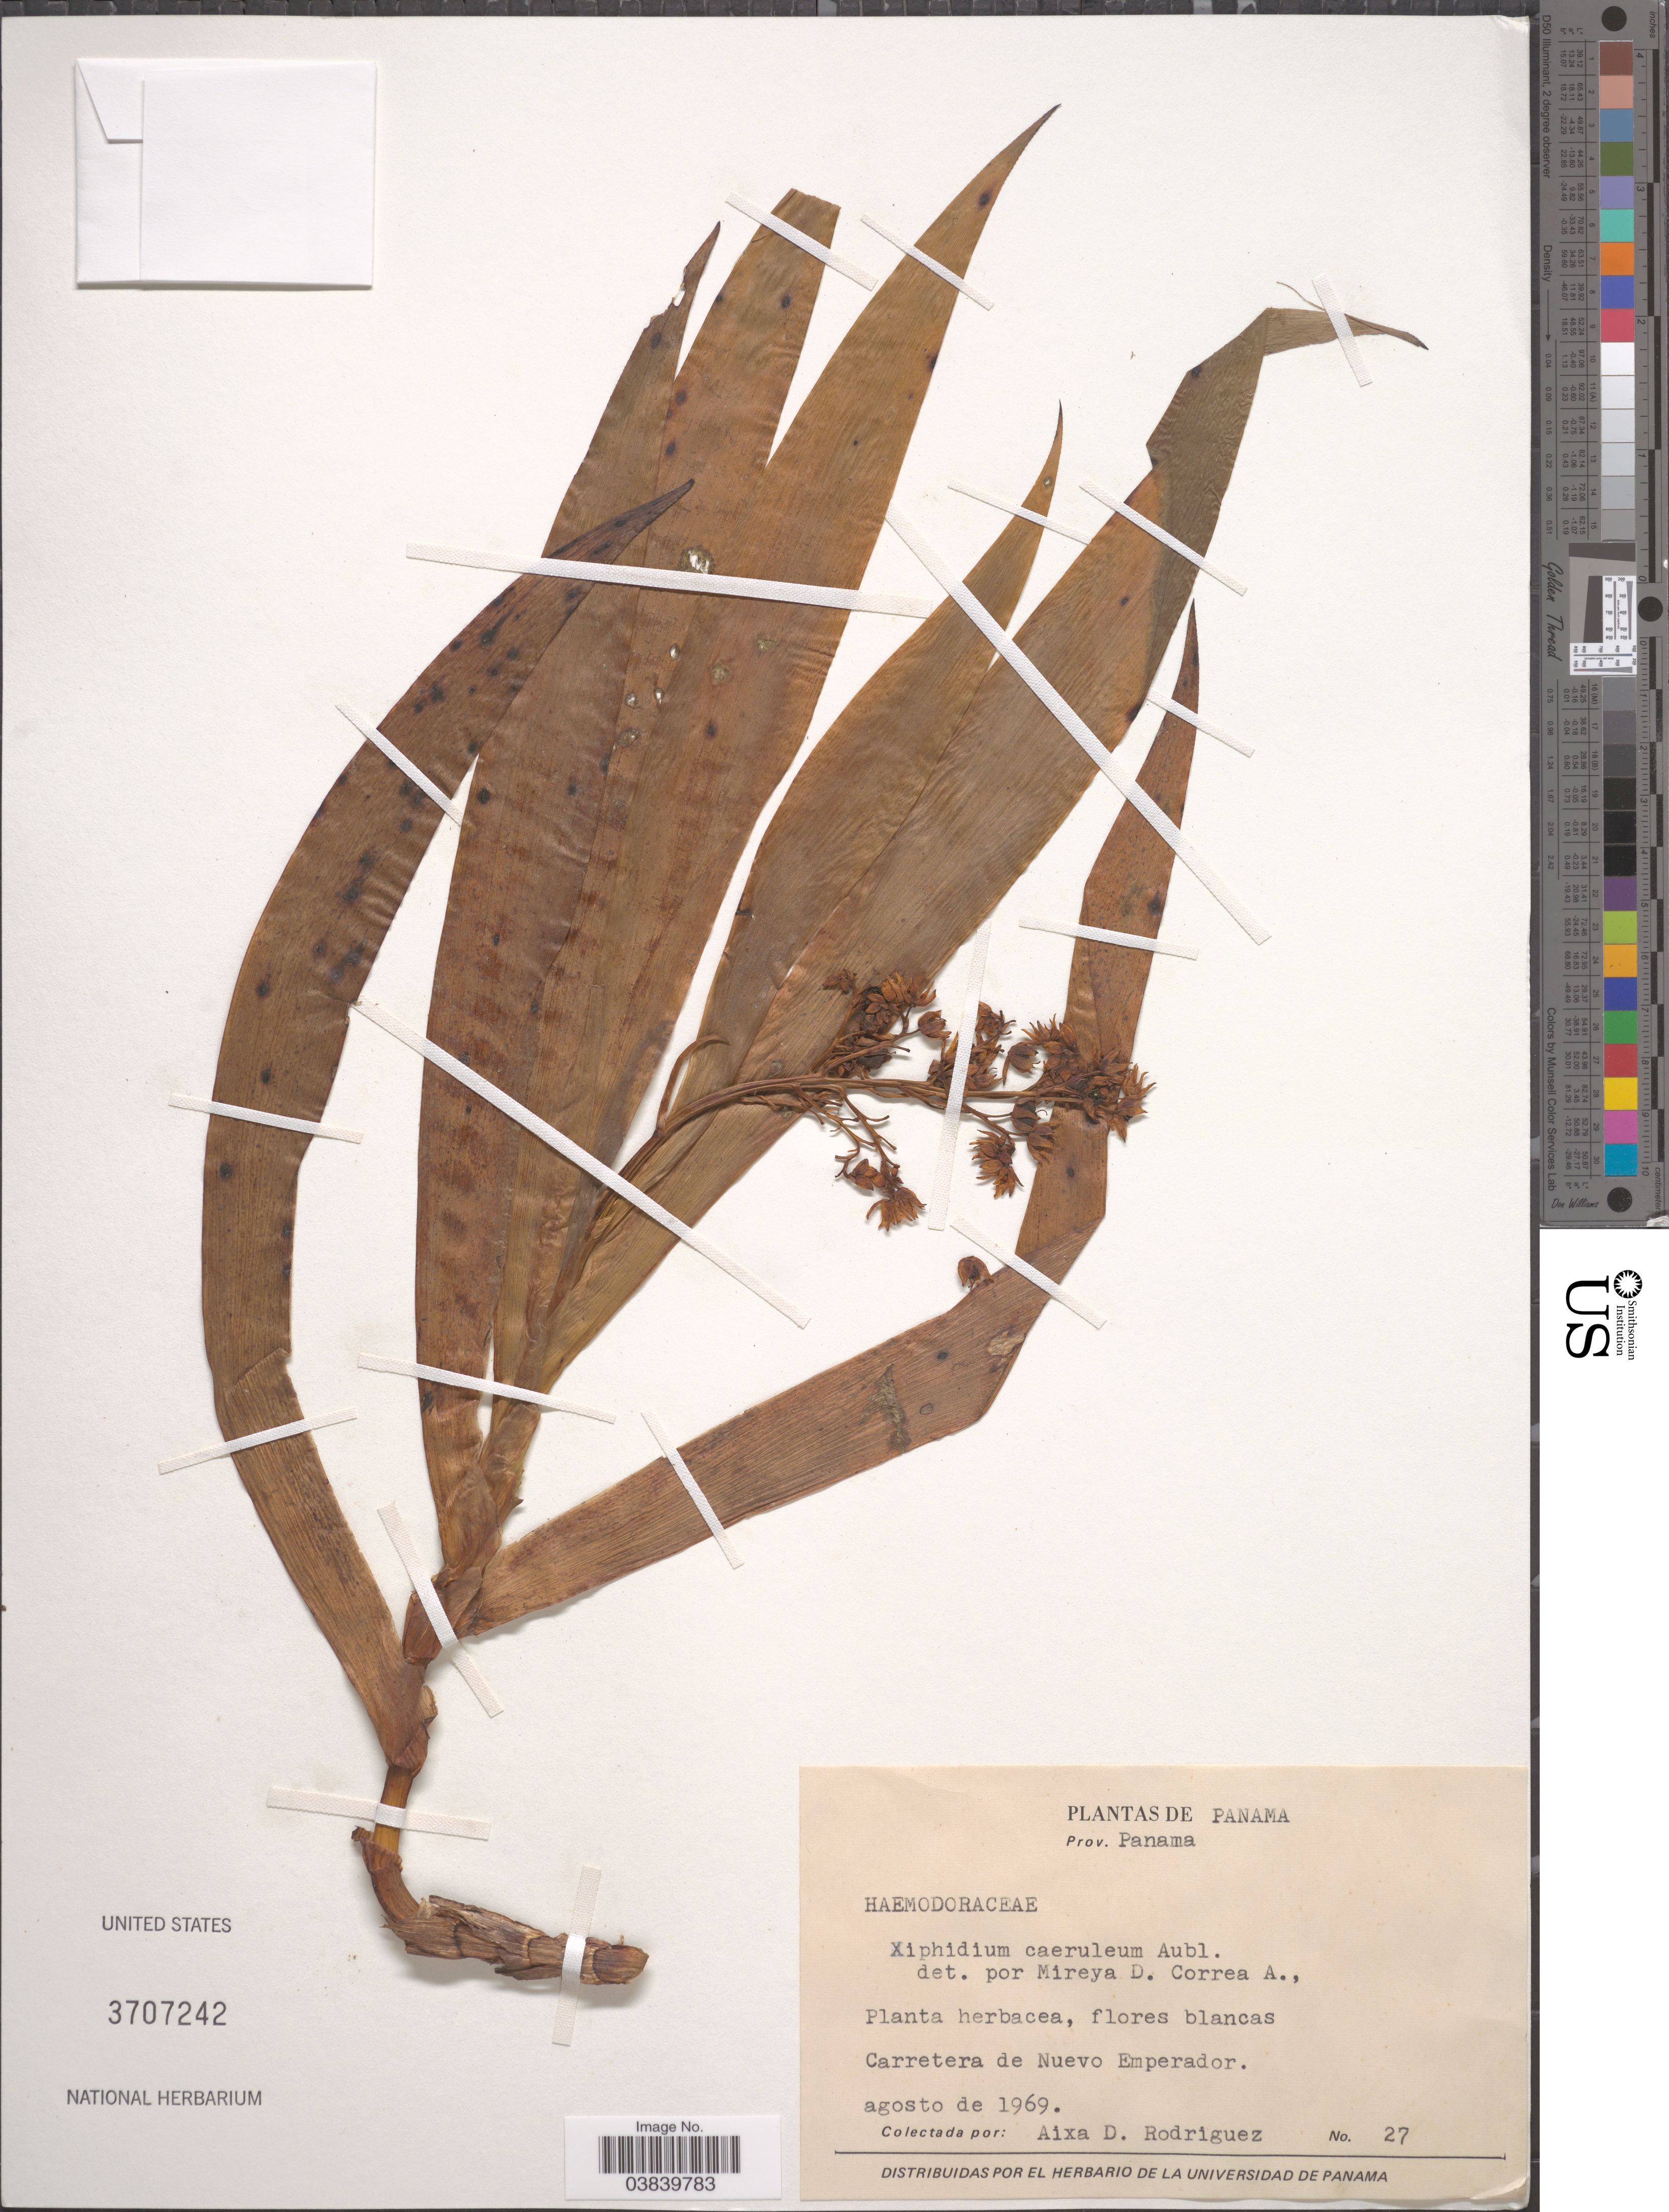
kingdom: Plantae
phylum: Tracheophyta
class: Liliopsida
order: Commelinales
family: Haemodoraceae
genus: Xiphidium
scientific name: Xiphidium caeruleum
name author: Aubl.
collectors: A. Rodriguez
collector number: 27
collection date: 1969-08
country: Panama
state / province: Panamá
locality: Carretera de Nuevo Emperador.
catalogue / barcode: US 3707242